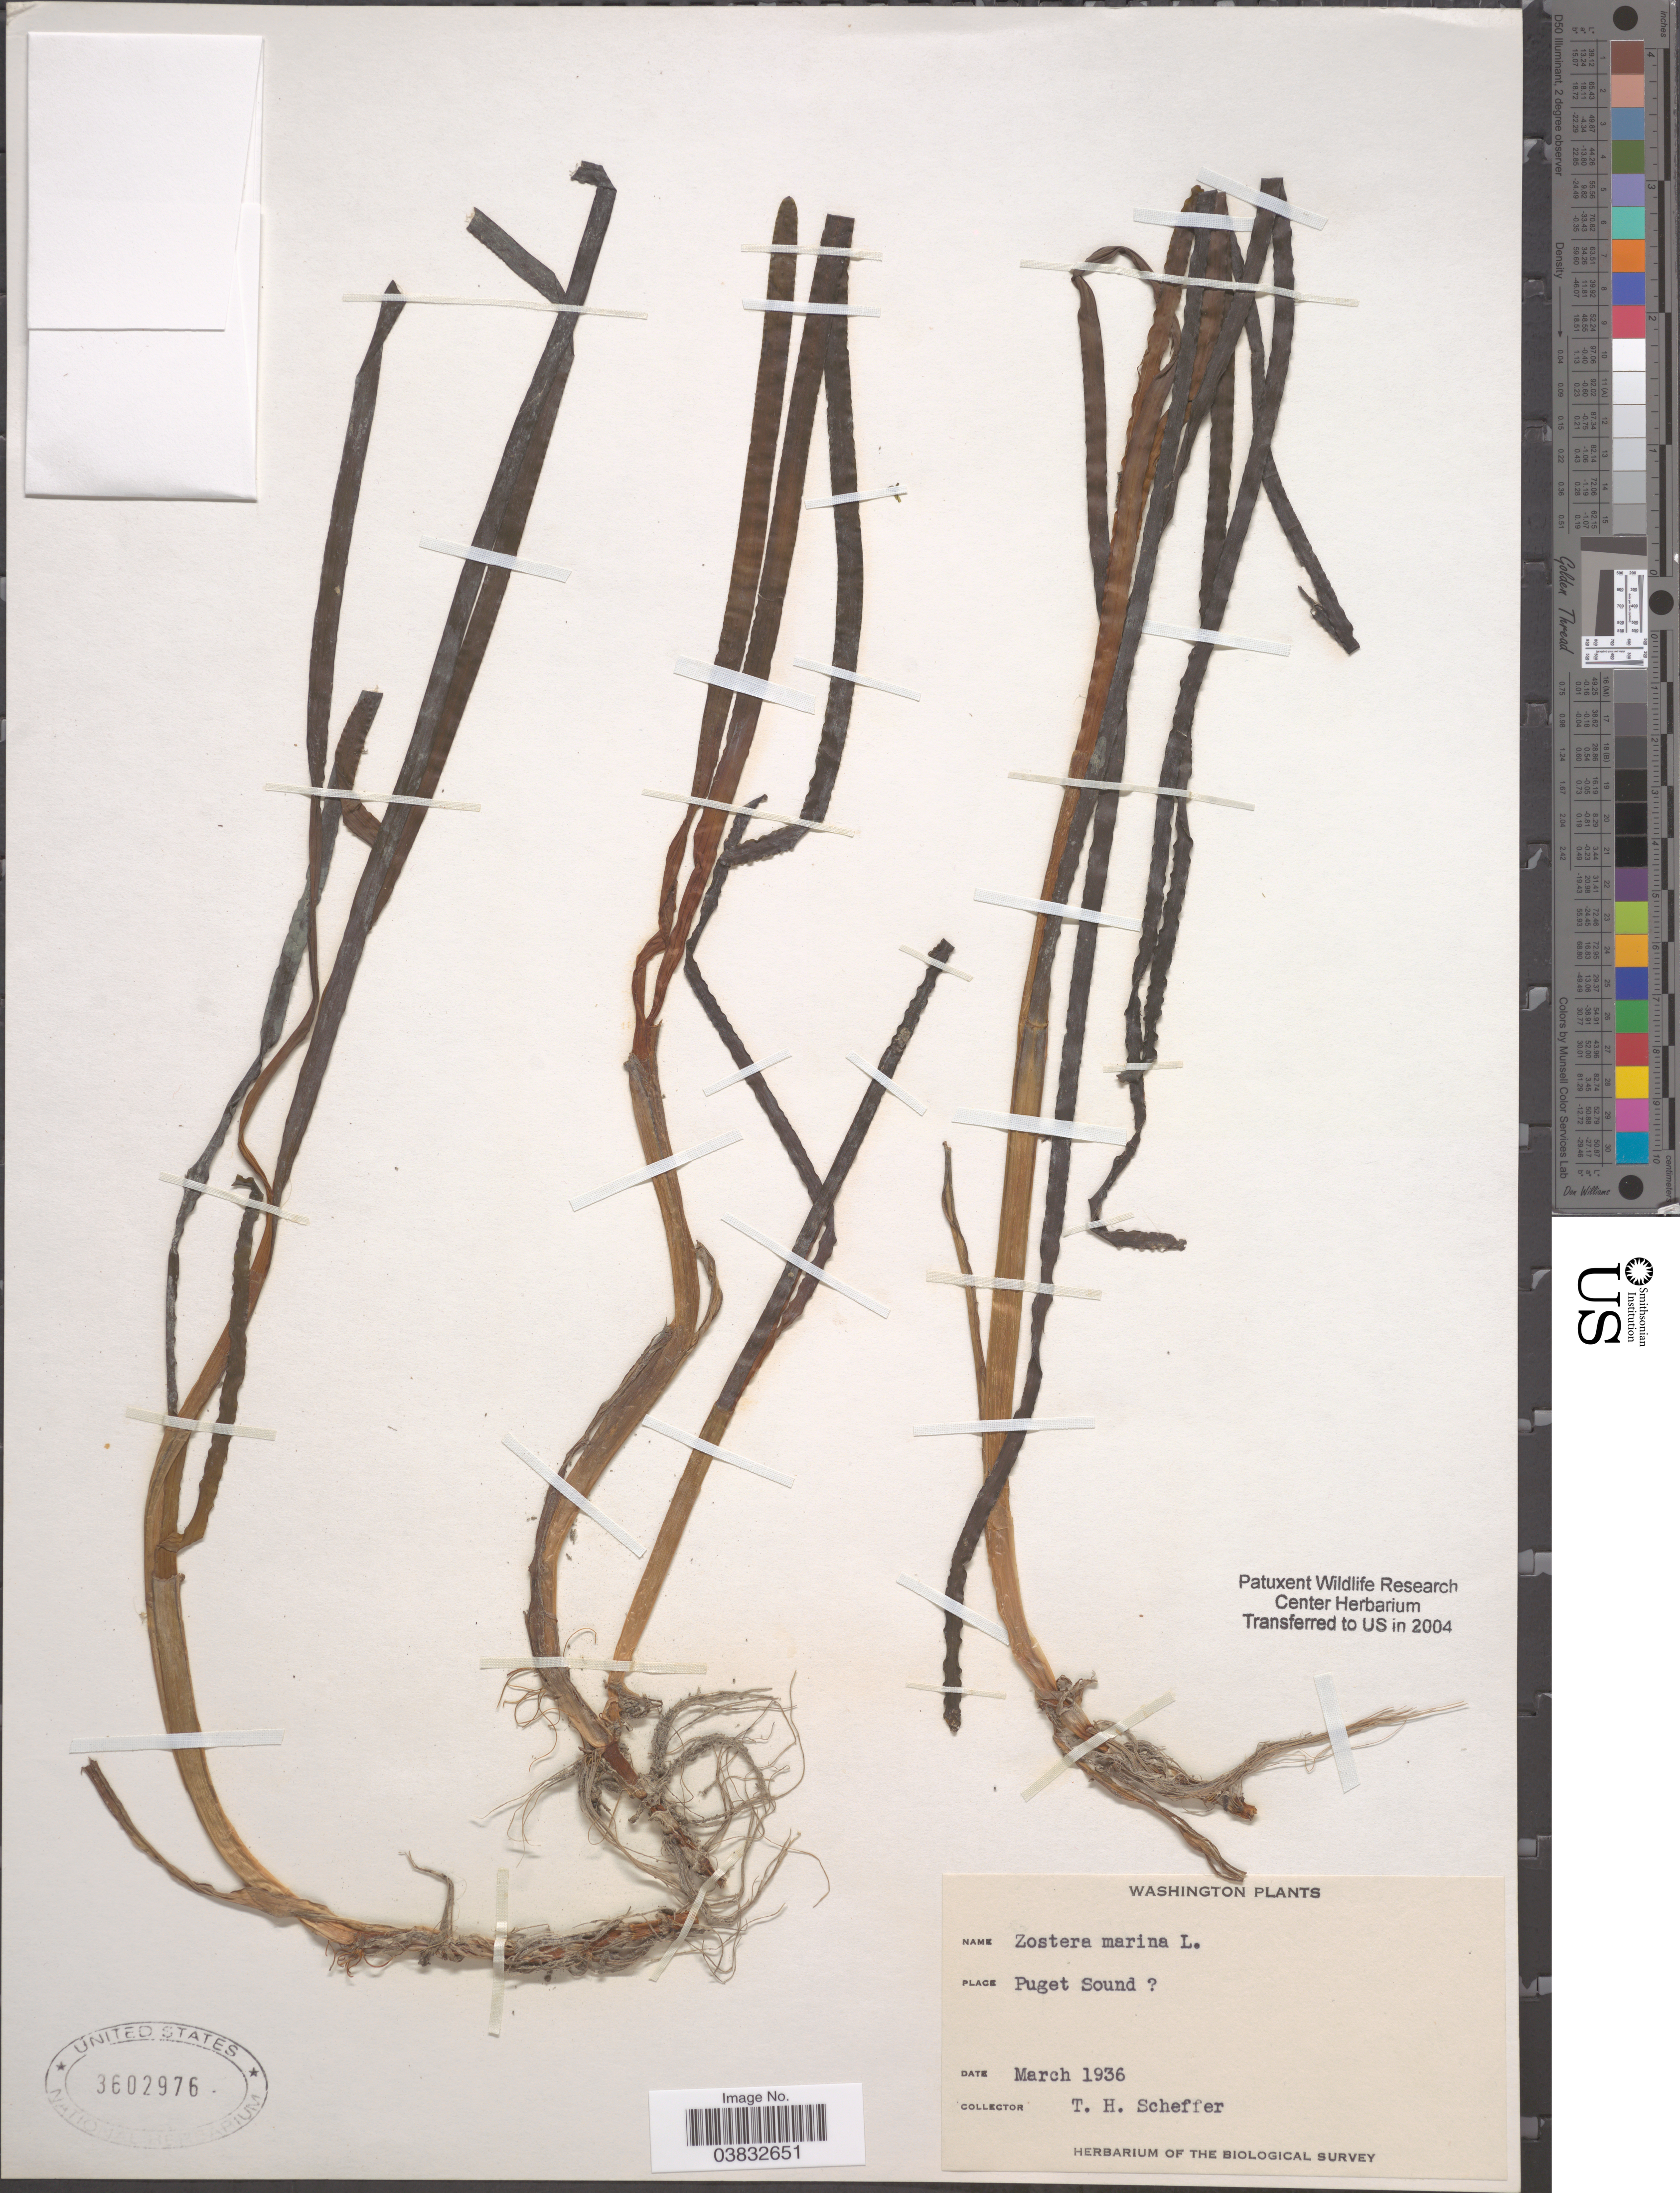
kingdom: Plantae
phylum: Tracheophyta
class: Liliopsida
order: Alismatales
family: Zosteraceae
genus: Zostera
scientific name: Zostera marina var. typica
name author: L.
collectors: T. Scheffer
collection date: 1936-03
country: United States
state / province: Washington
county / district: King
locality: Puget Sound [unsure placement]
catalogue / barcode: US 3602976